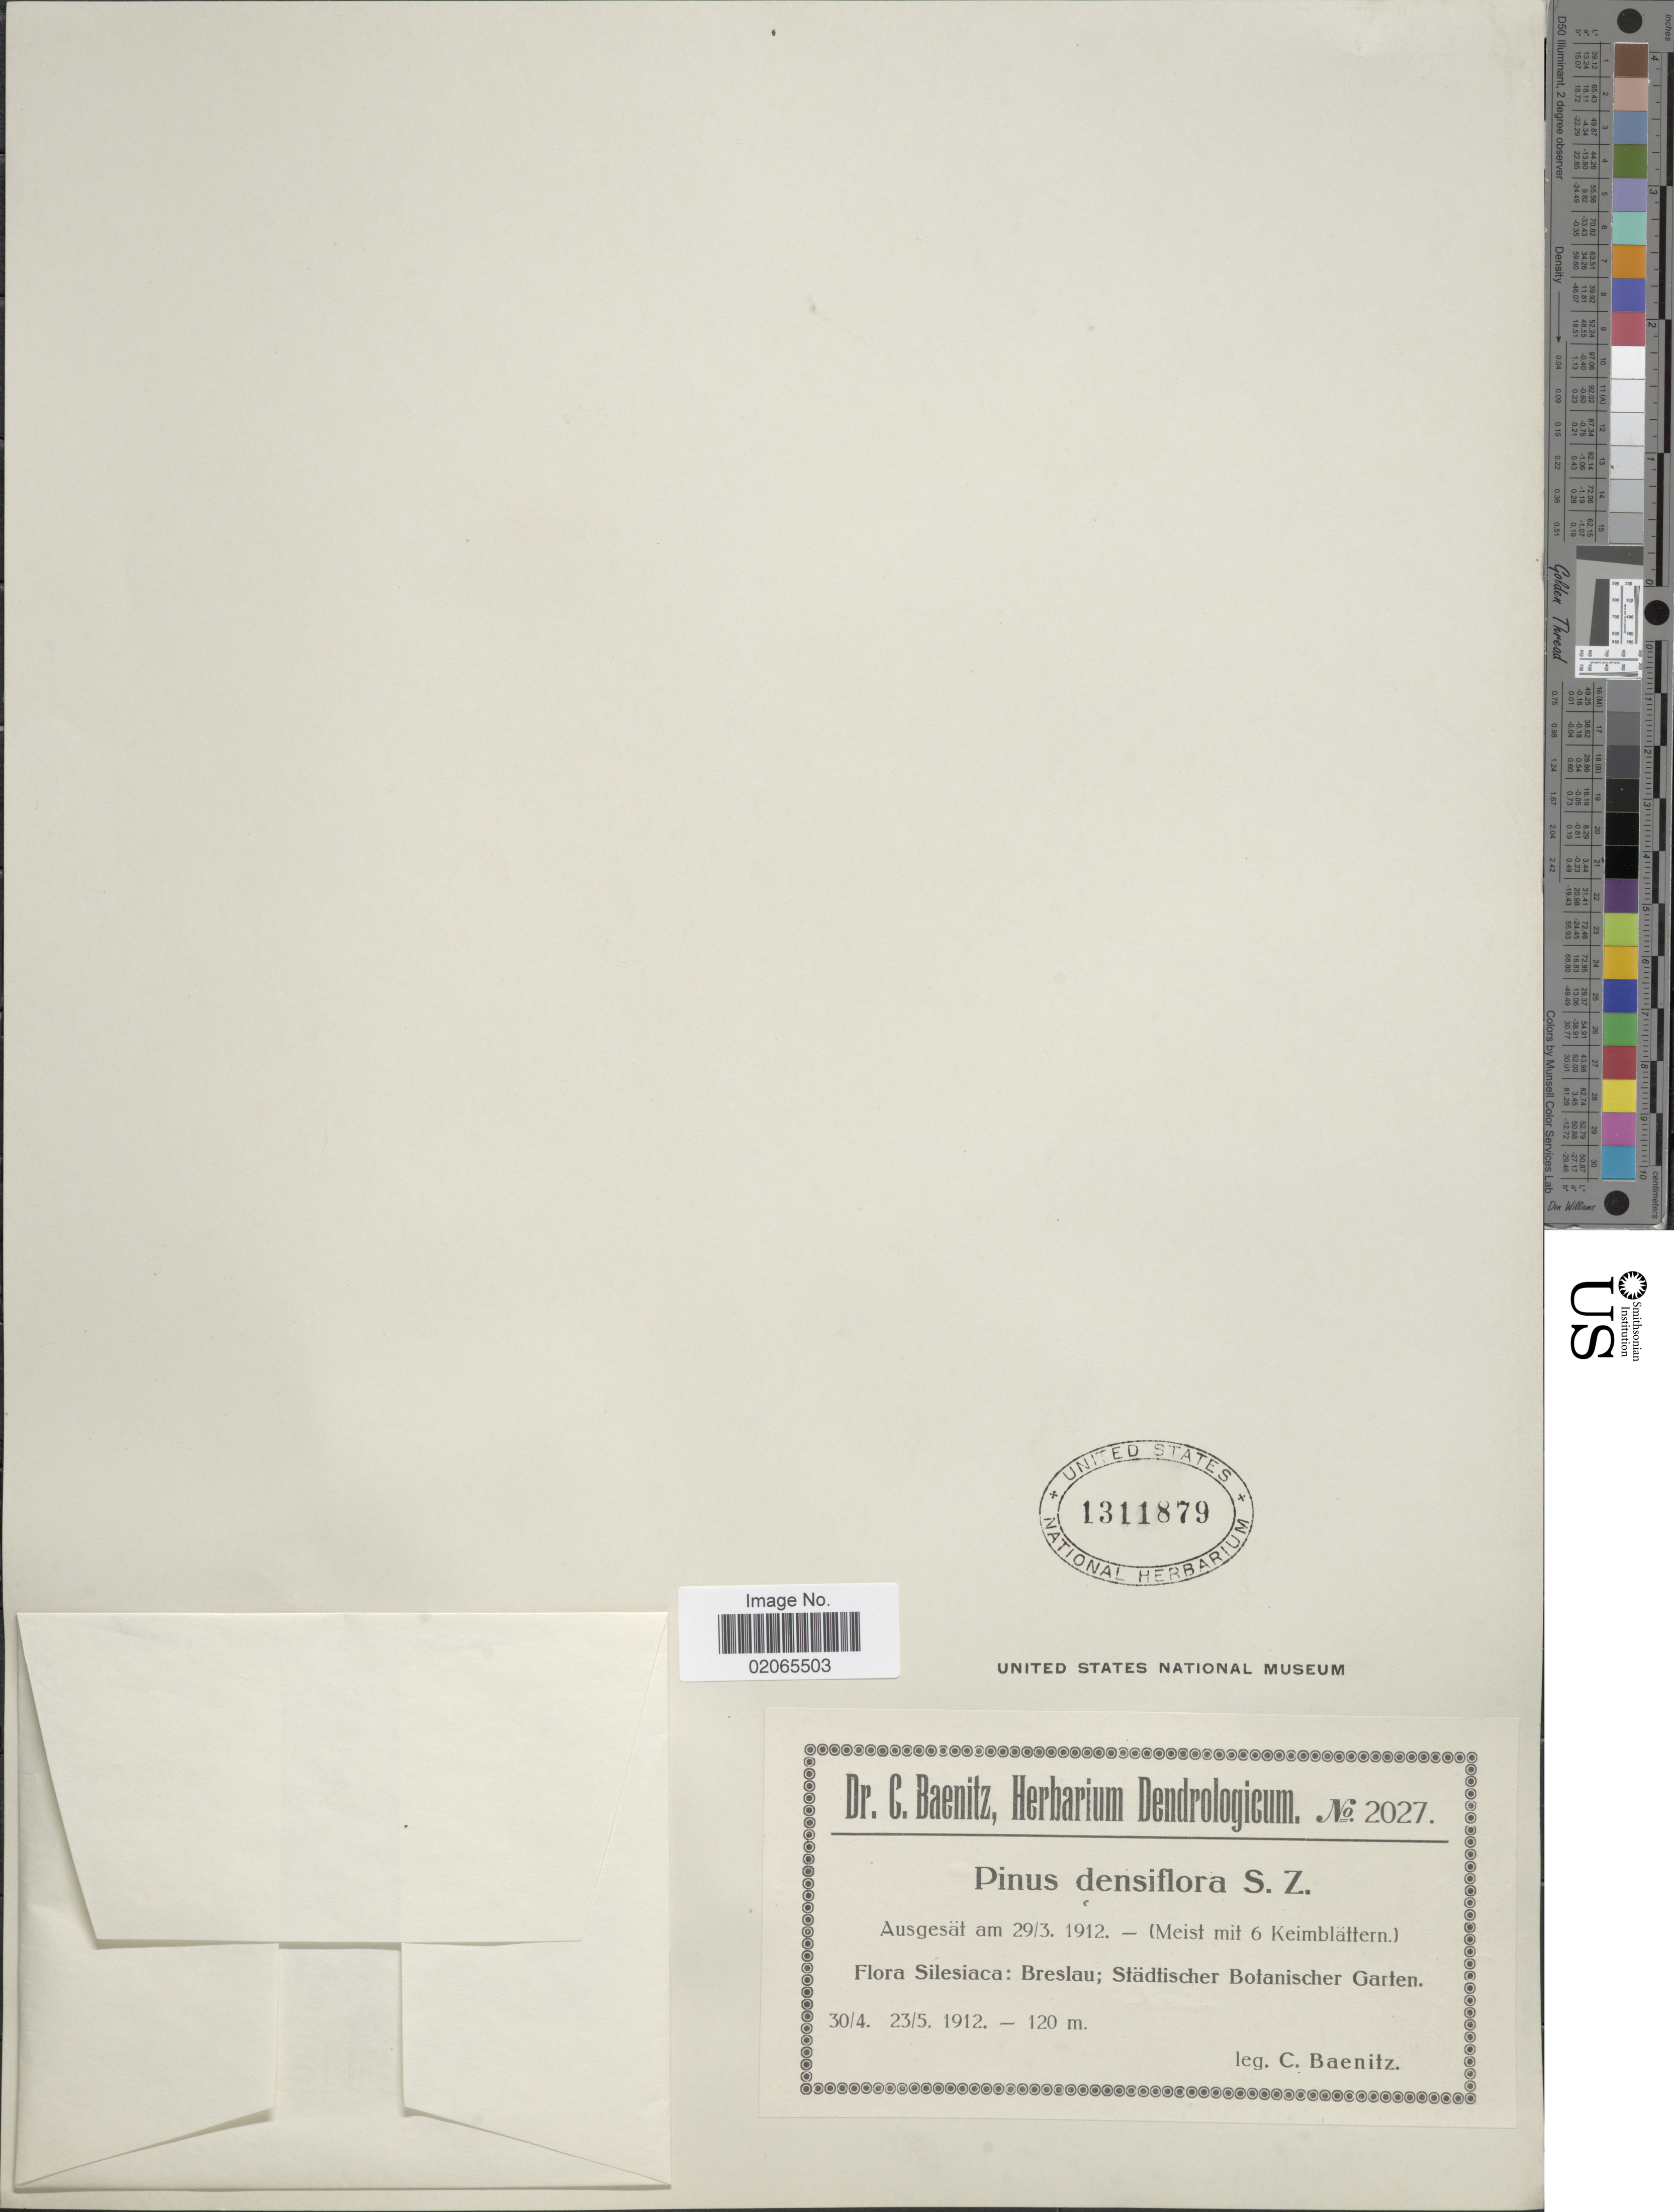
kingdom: Plantae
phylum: Tracheophyta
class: Pinopsida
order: Pinales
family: Pinaceae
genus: Pinus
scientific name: Pinus densiflora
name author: Siebold & Zucc.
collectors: C. G. Baenitz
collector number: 2027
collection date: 1912-04-30/1912-05-23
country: Poland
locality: Silesiaca: Breslau; Stadtischer Botanischer Garten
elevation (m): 120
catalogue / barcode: US 1311879